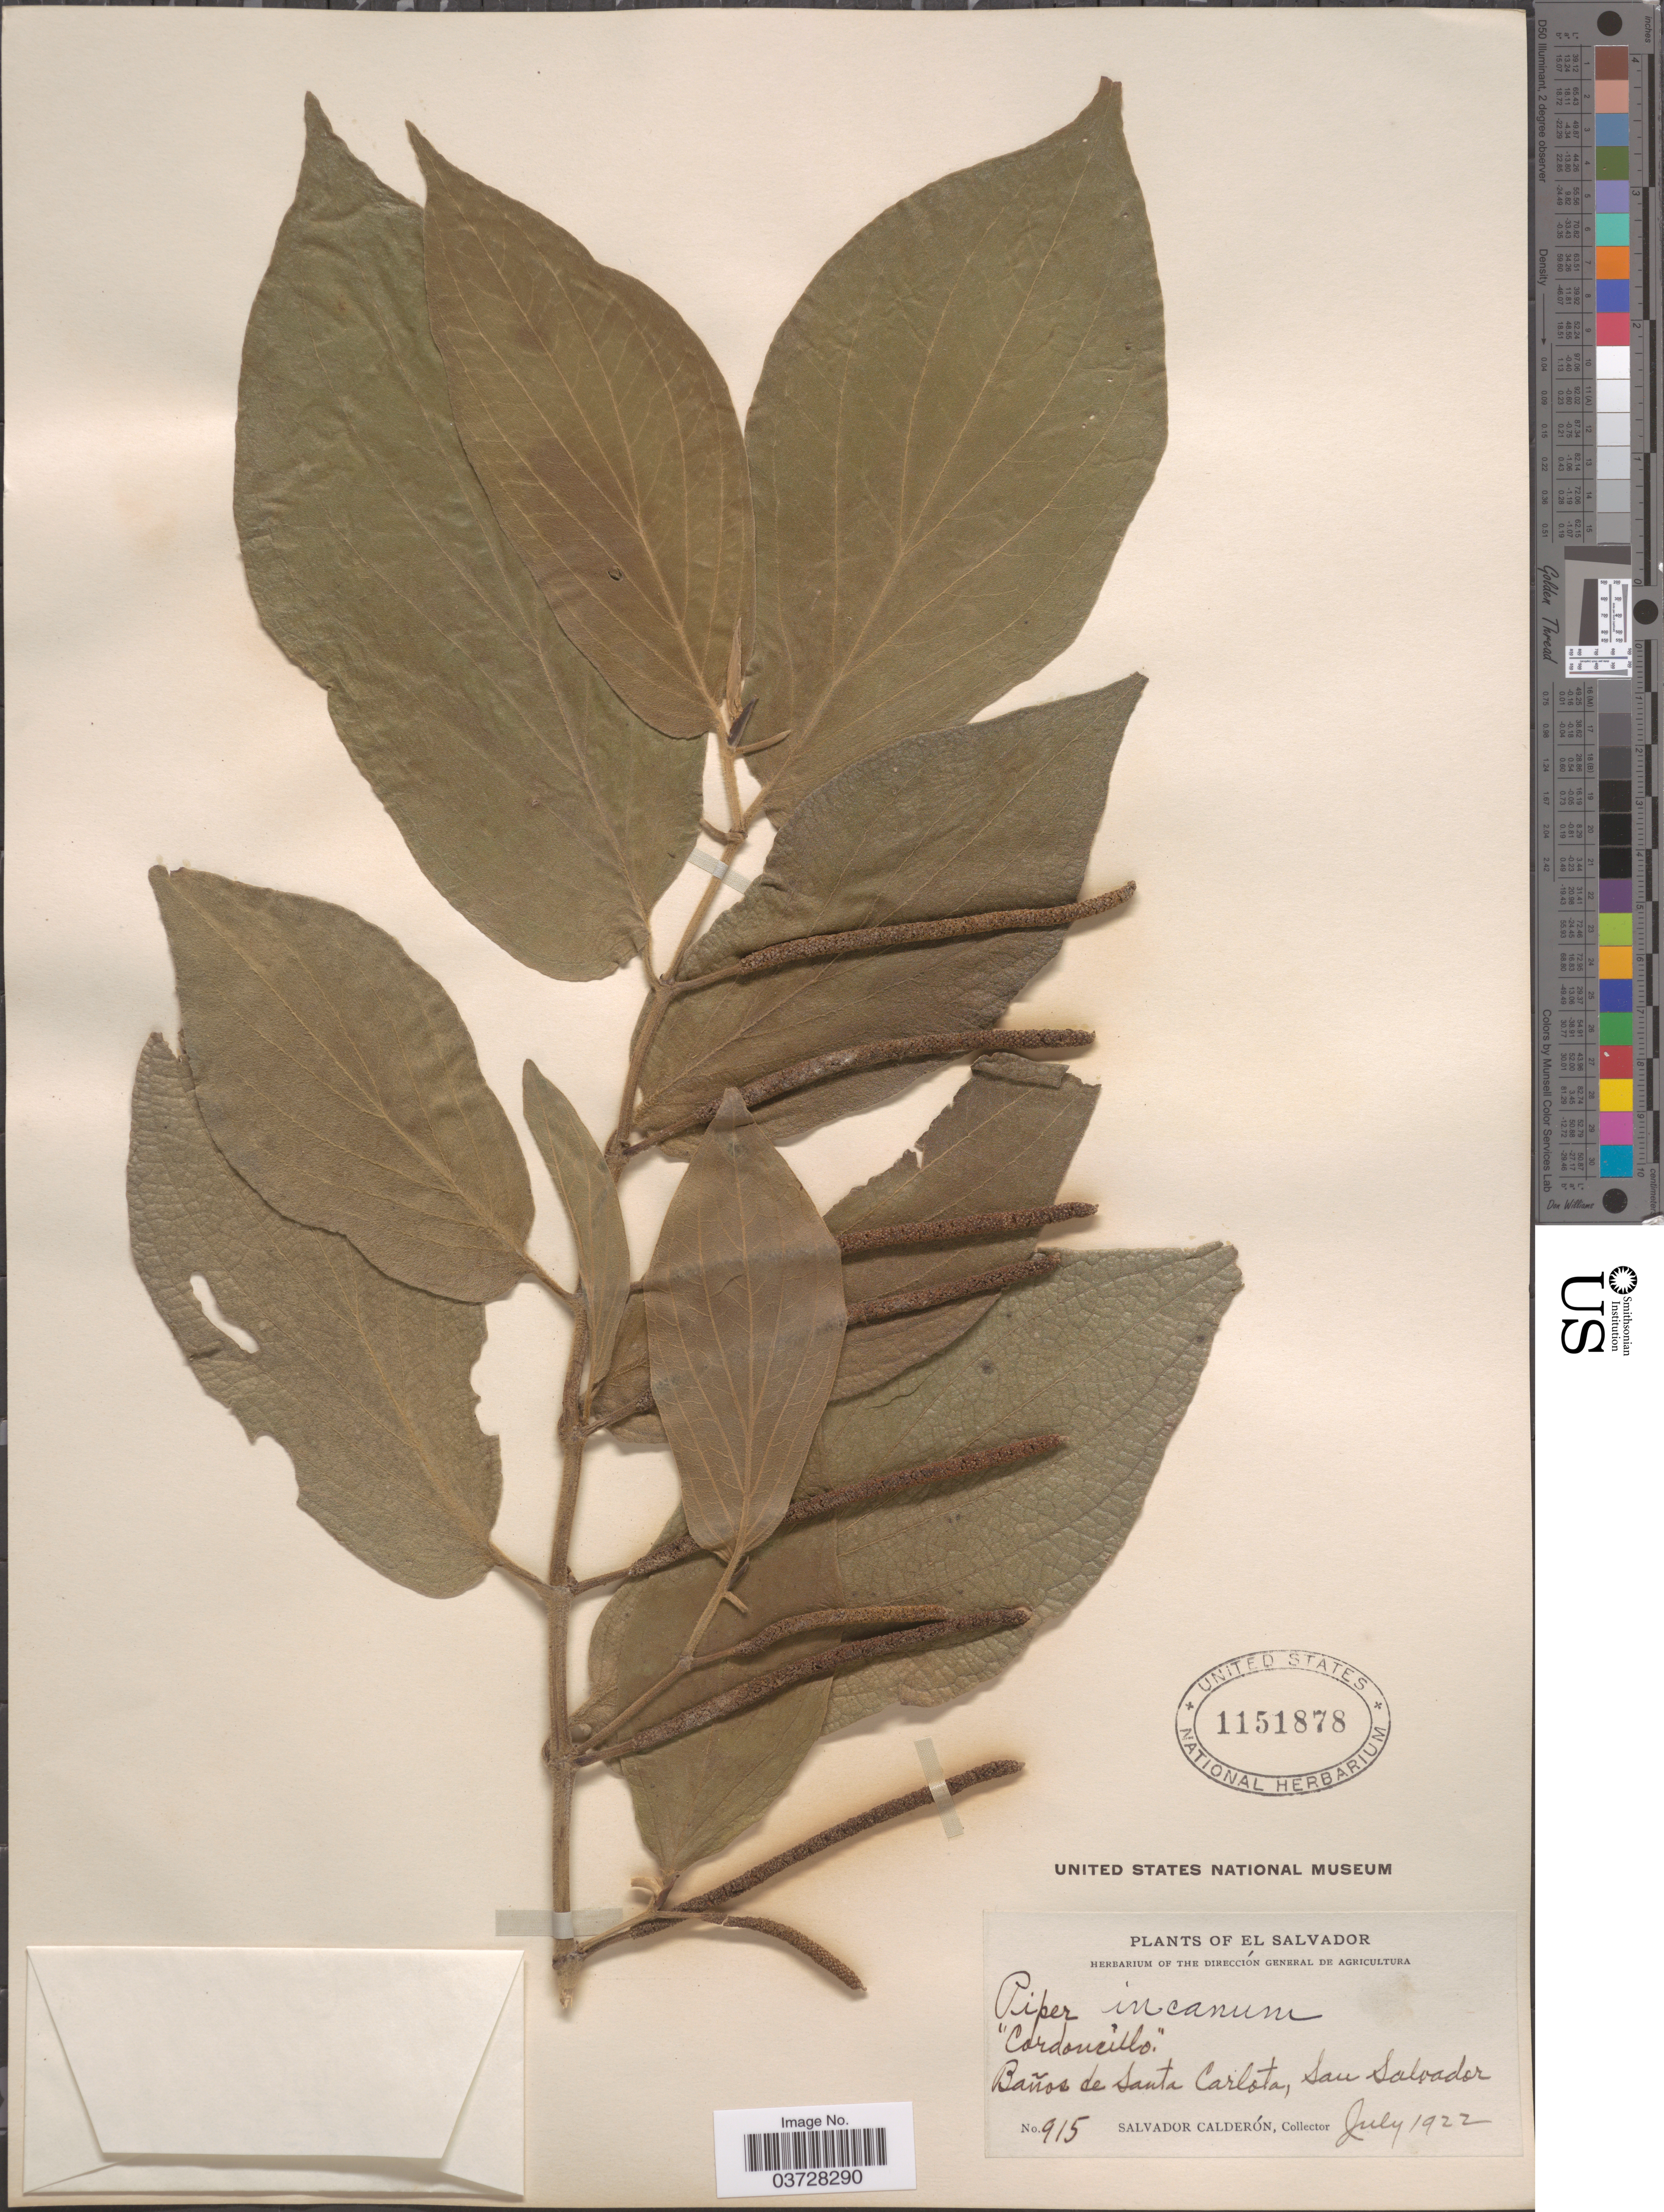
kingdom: Plantae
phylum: Tracheophyta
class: Magnoliopsida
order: Piperales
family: Piperaceae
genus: Piper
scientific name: Piper incanum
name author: Trel.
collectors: S. Calderón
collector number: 915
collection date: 1922-07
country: El Salvador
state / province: San Salvador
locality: Baños de Santa Carlota.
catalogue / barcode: US 1151878